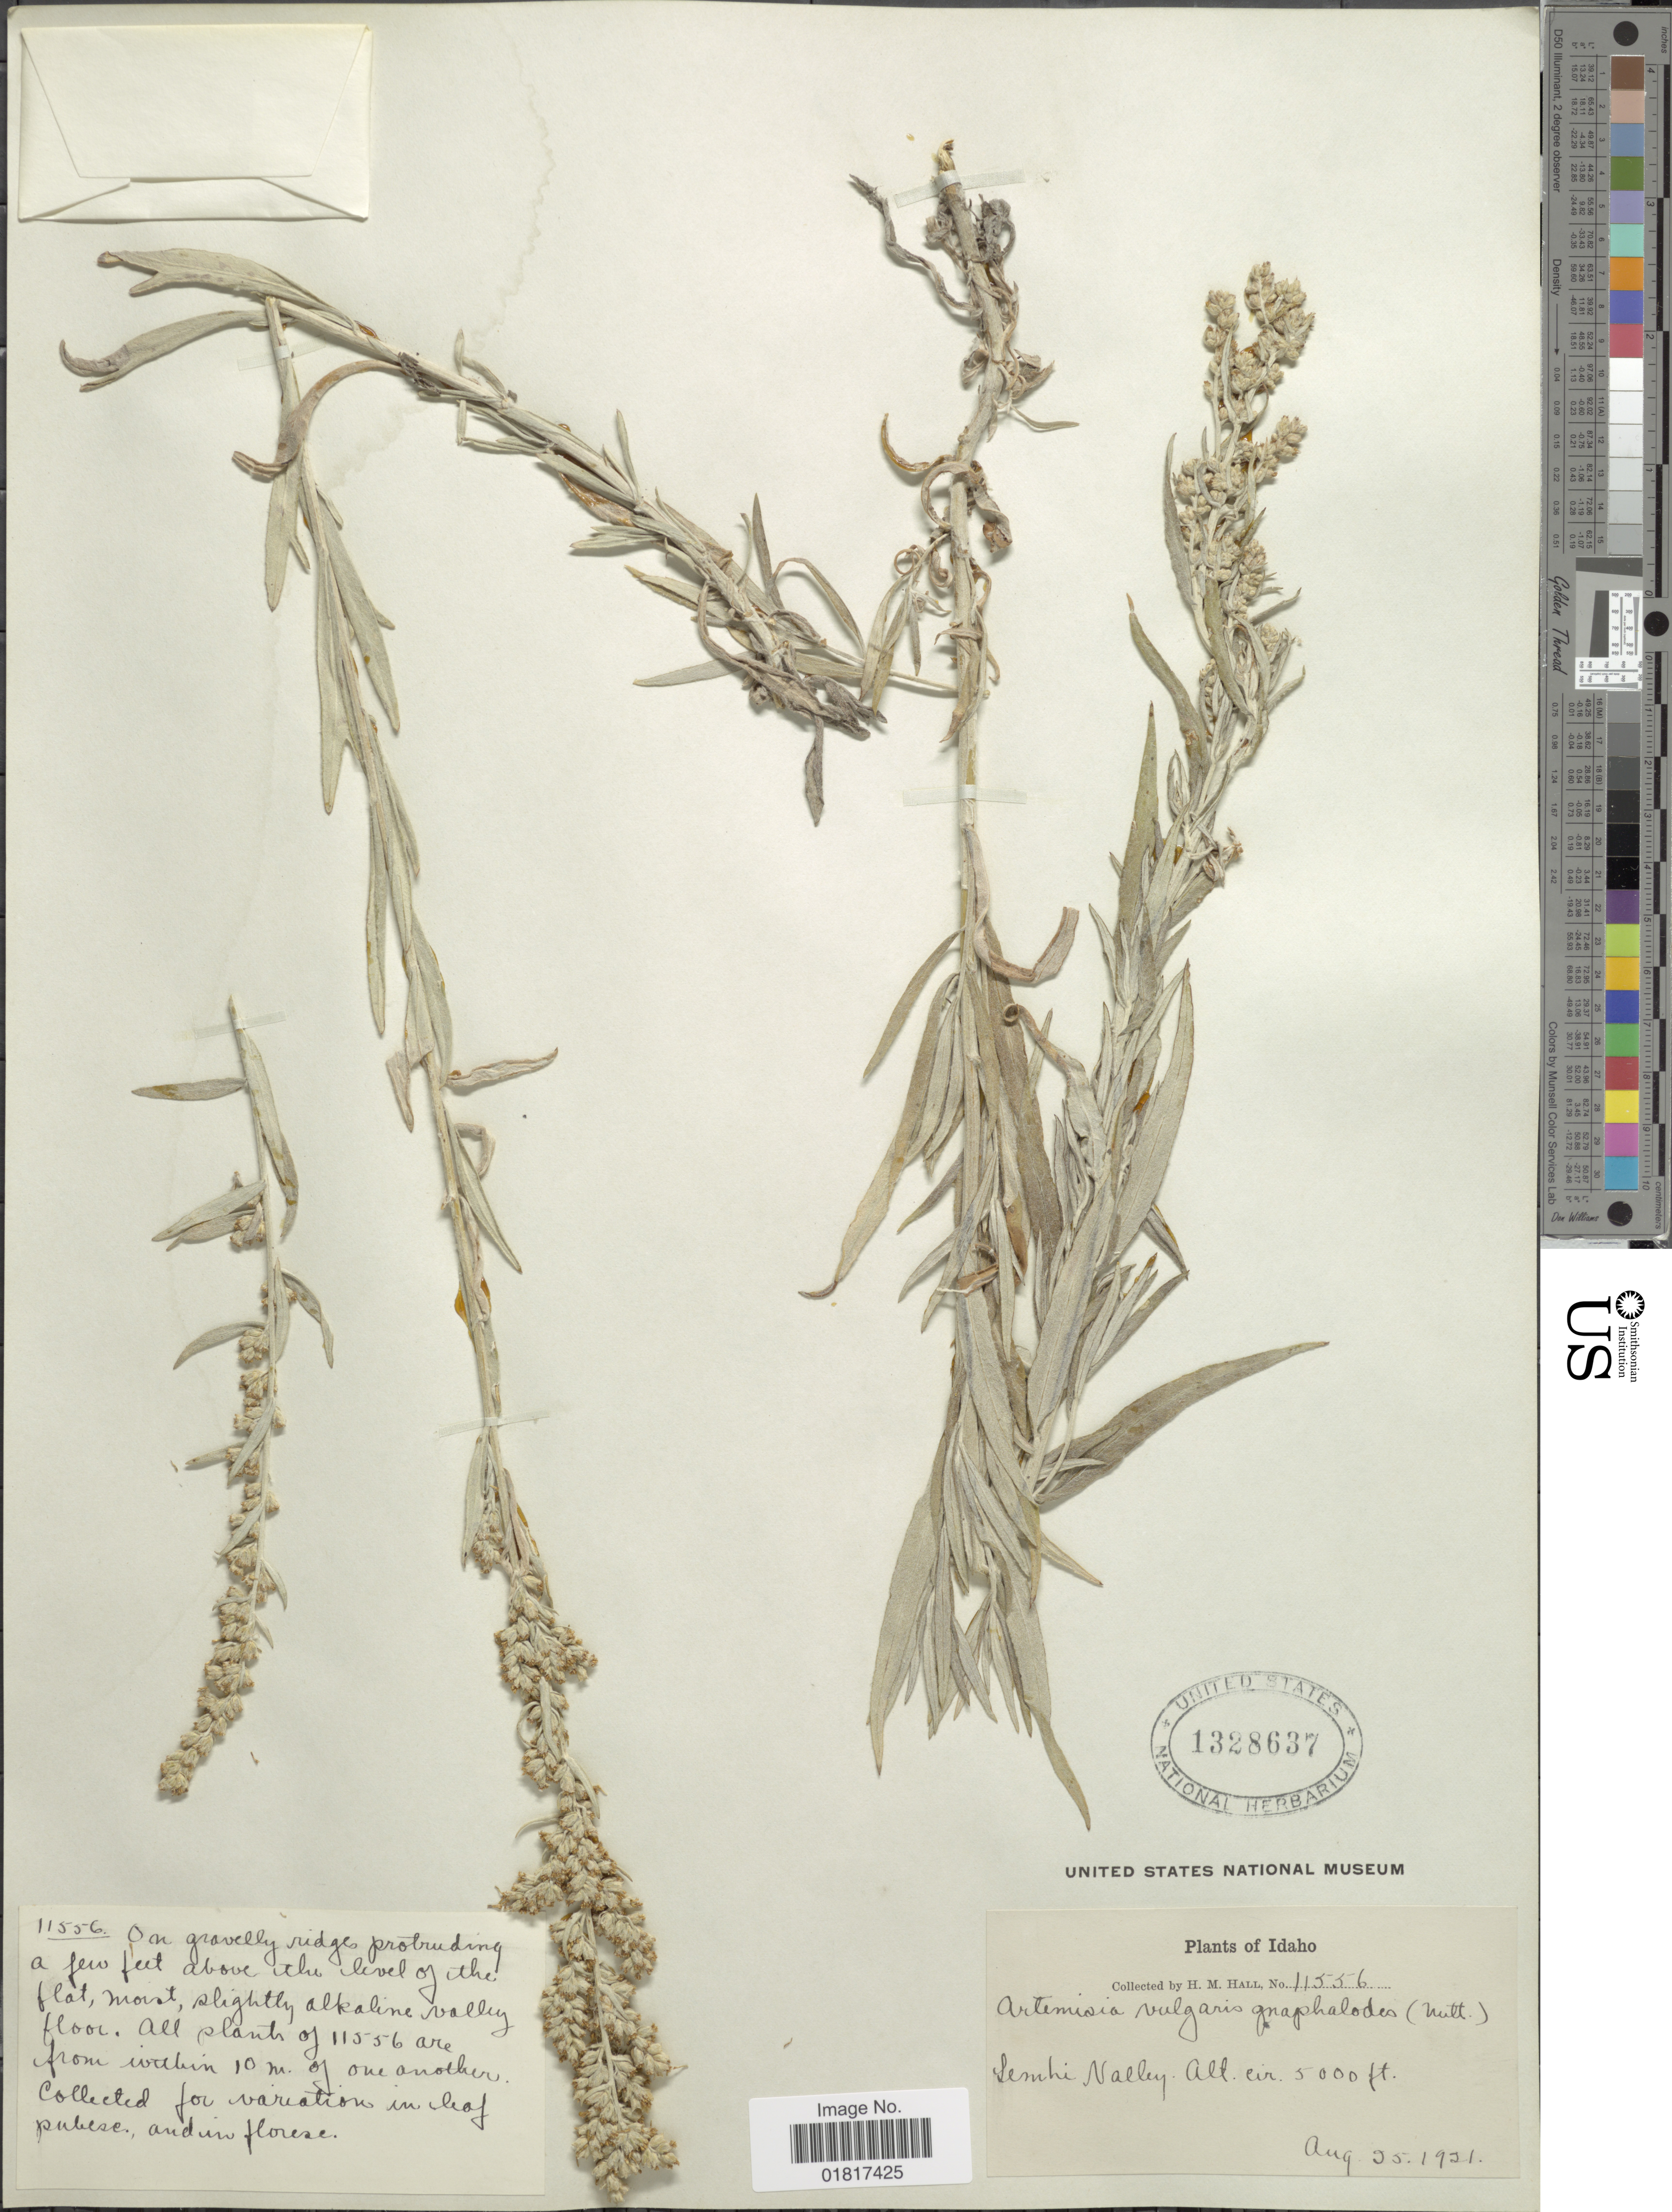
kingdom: Plantae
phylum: Tracheophyta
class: Magnoliopsida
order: Asterales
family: Asteraceae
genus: Artemisia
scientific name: Artemisia vulgaris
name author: L.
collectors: H. M. Hall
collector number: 11556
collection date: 1921-08-25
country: United States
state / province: Idaho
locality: Semti Valley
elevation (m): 1524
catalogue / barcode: US 1328637